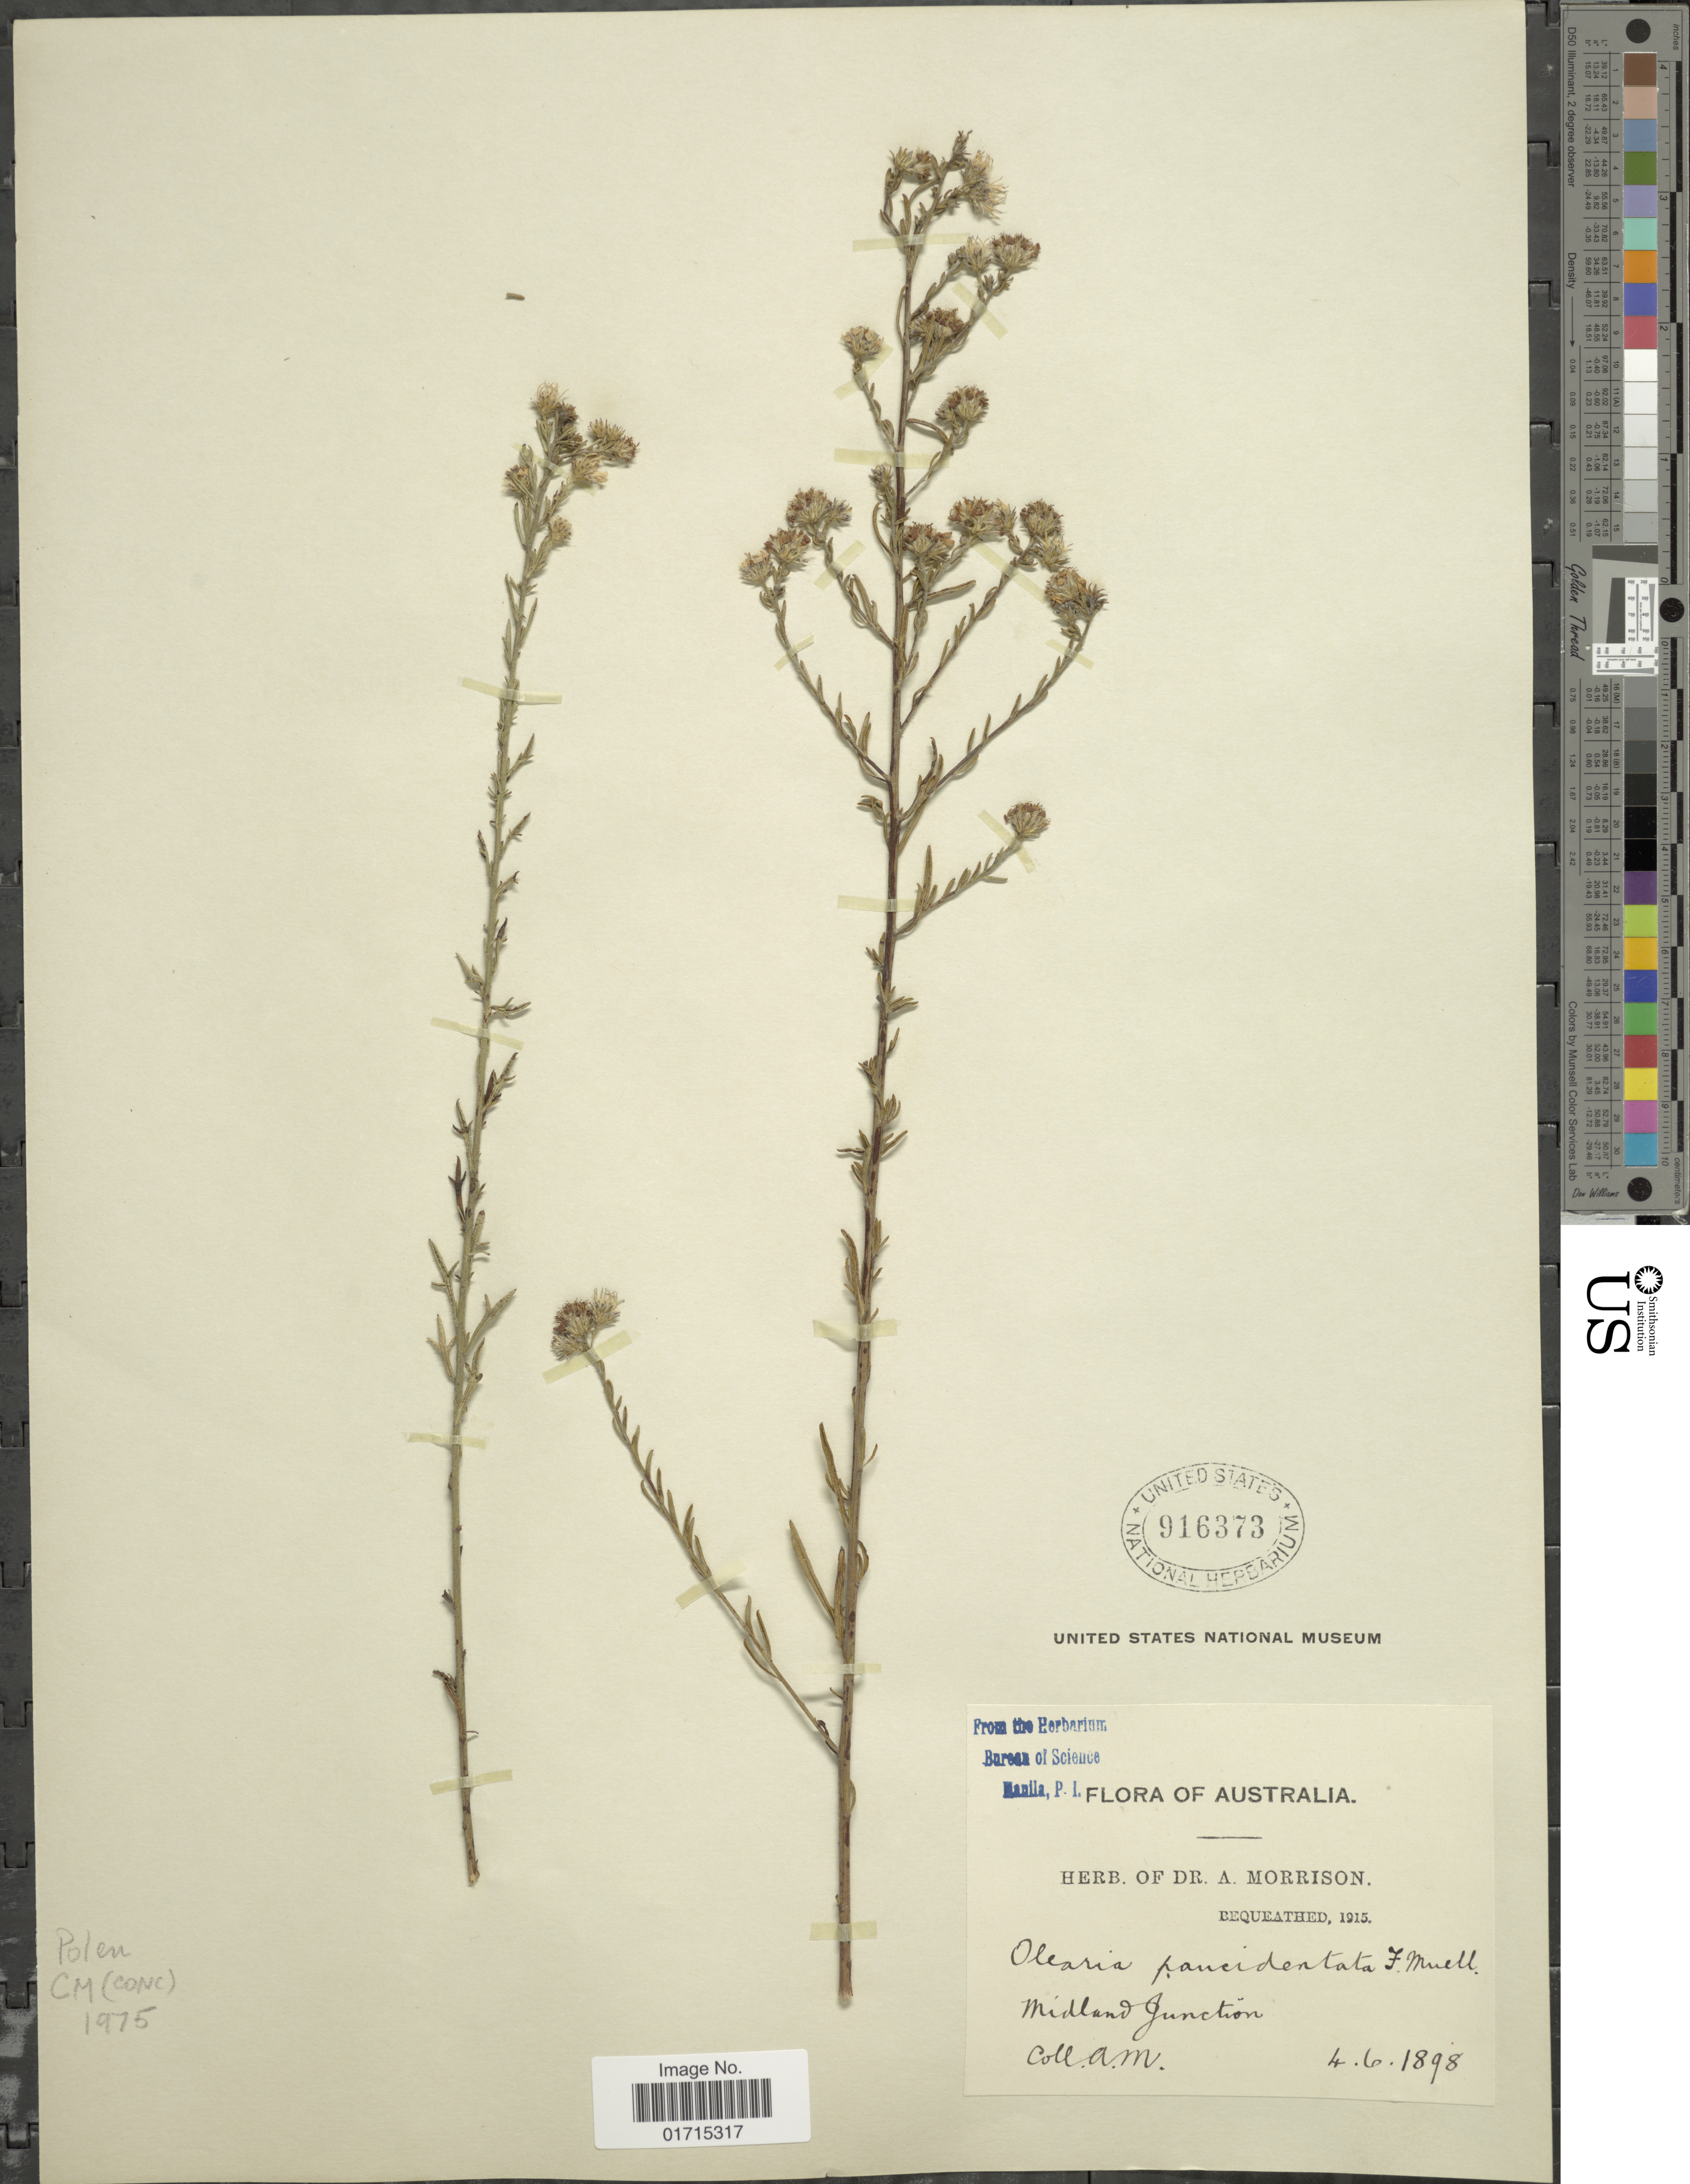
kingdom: Plantae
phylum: Tracheophyta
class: Magnoliopsida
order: Asterales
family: Asteraceae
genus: Olearia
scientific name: Olearia paucidentata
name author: (Steetz) Benth.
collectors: A. Morrison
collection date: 1898-06-04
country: Australia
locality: Midland Junction,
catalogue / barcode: US 916373